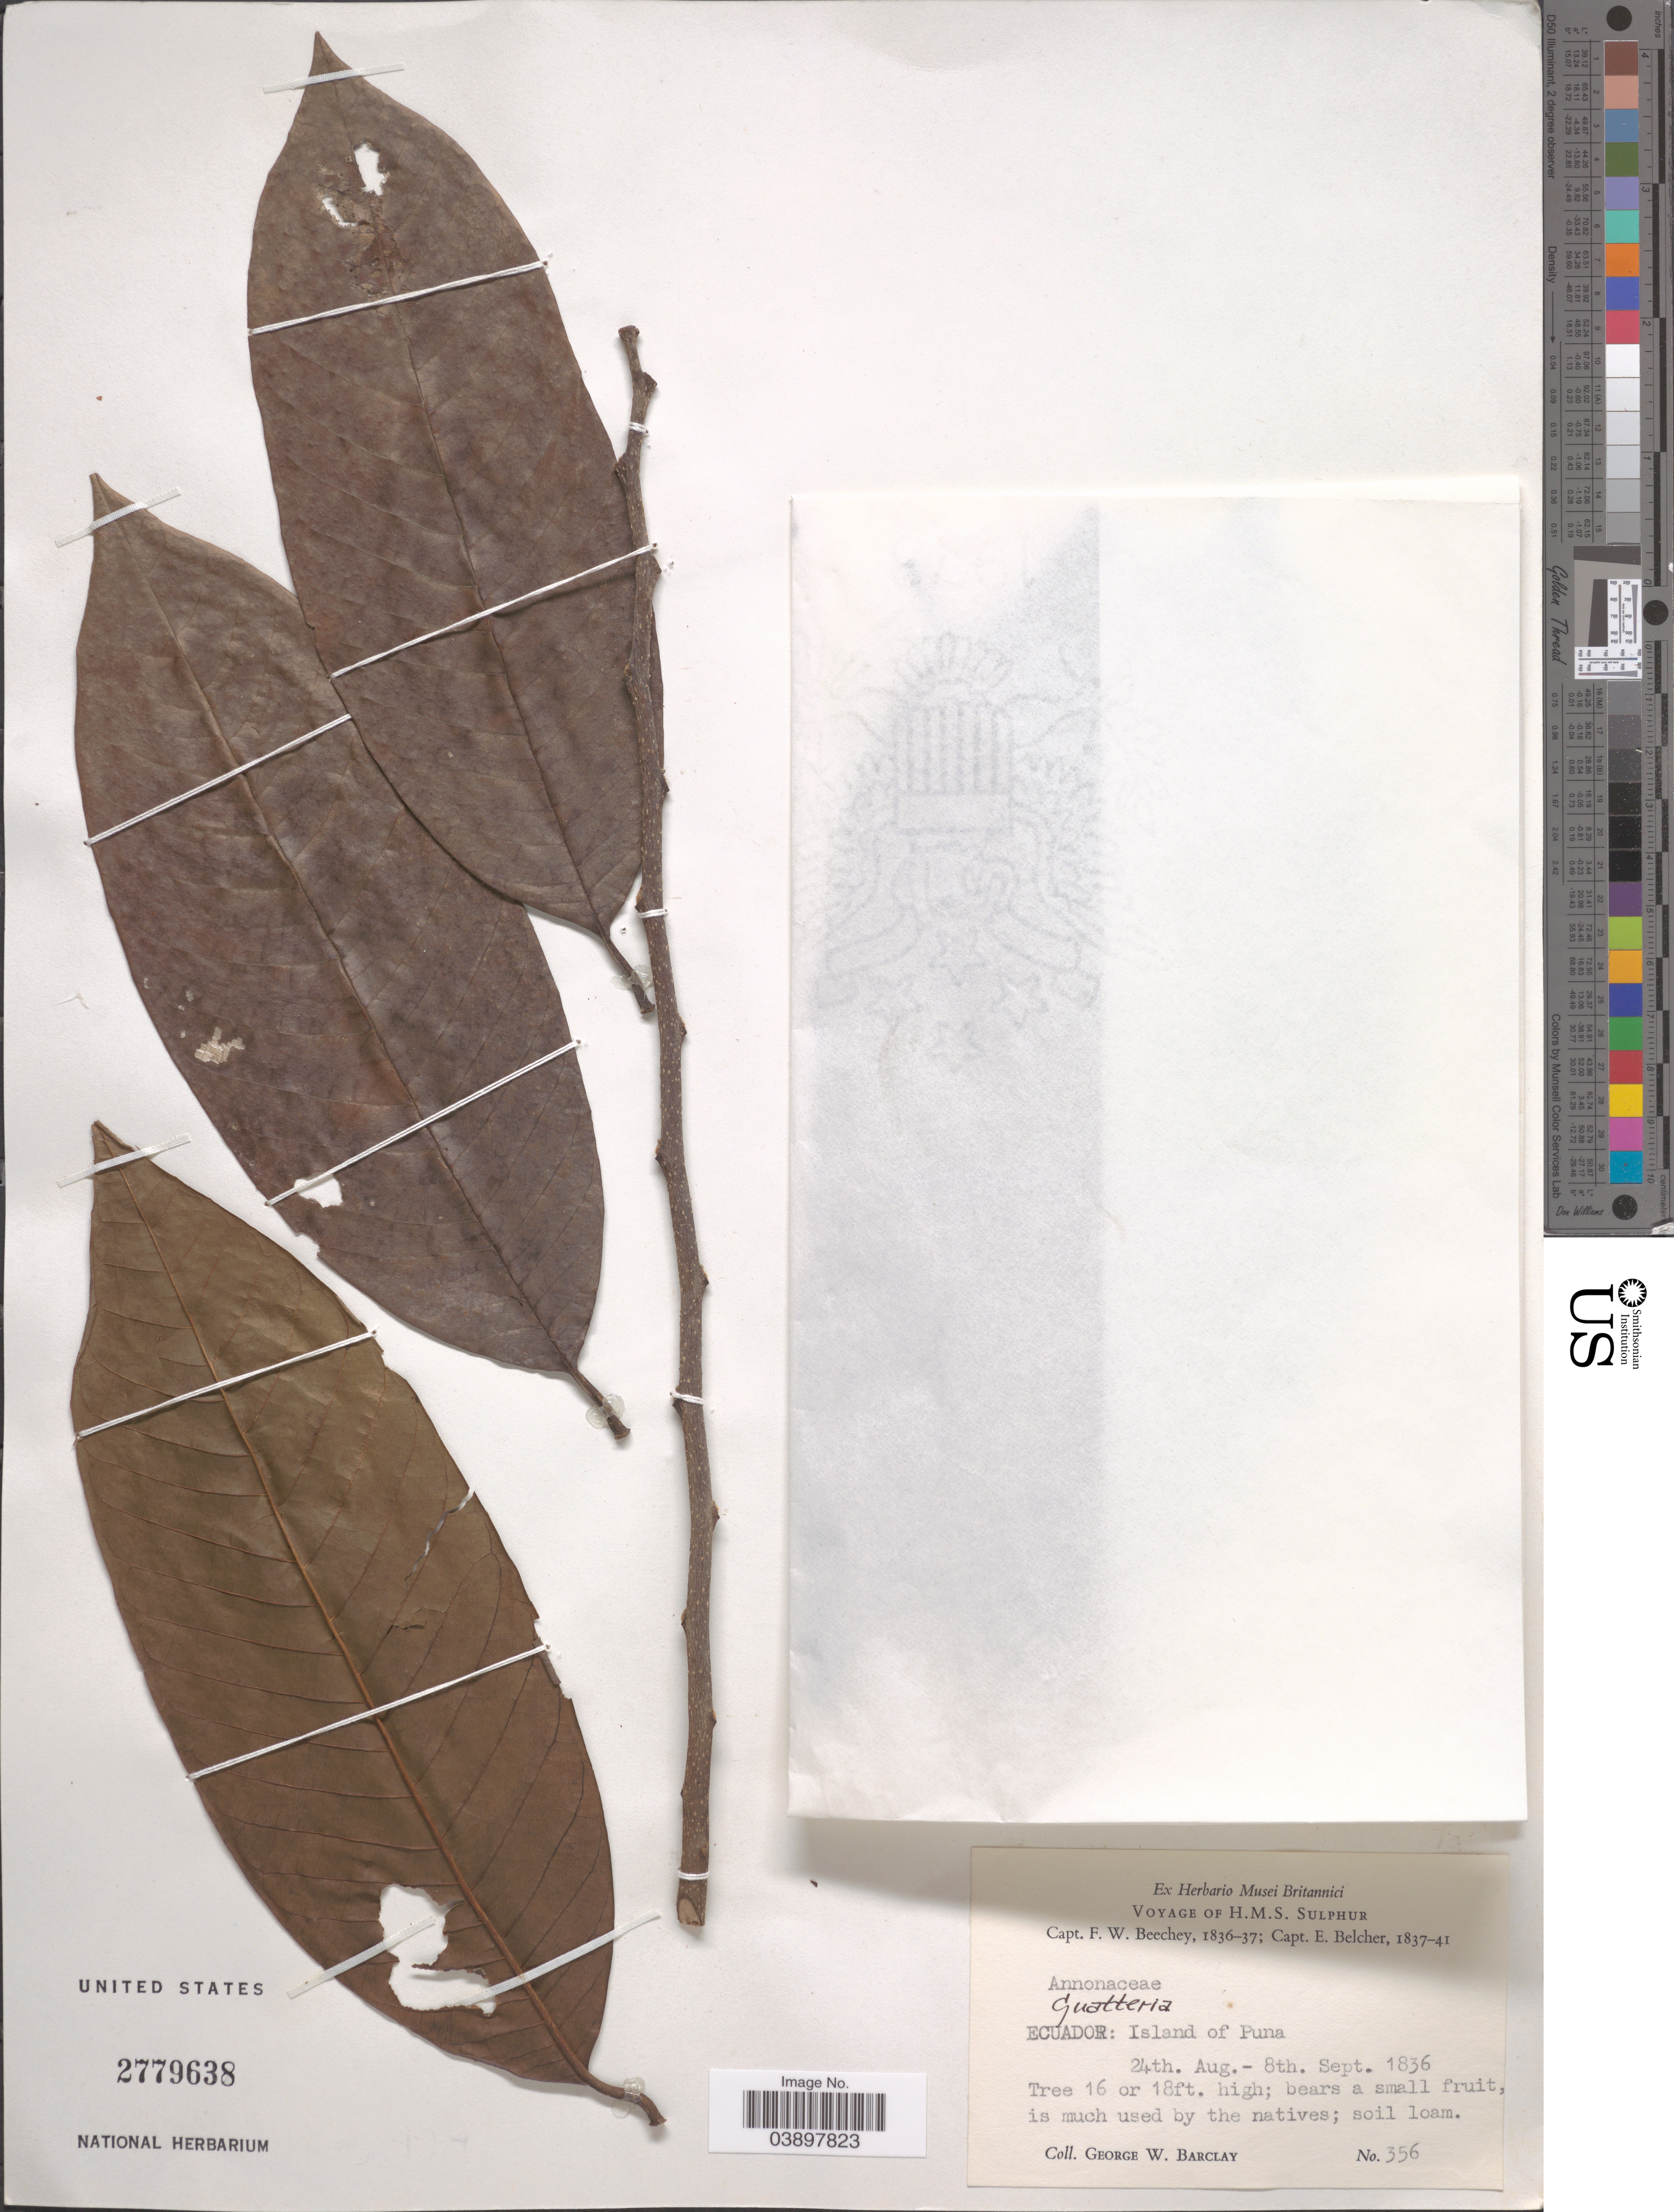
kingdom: Plantae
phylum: Tracheophyta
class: Magnoliopsida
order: Magnoliales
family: Annonaceae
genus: Guatteria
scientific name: Guatteria sp.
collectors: G. W. Barclay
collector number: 356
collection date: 1836-08-24/1836-09-08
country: Ecuador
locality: Guatteria. Island of Puna.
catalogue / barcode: US 2779638